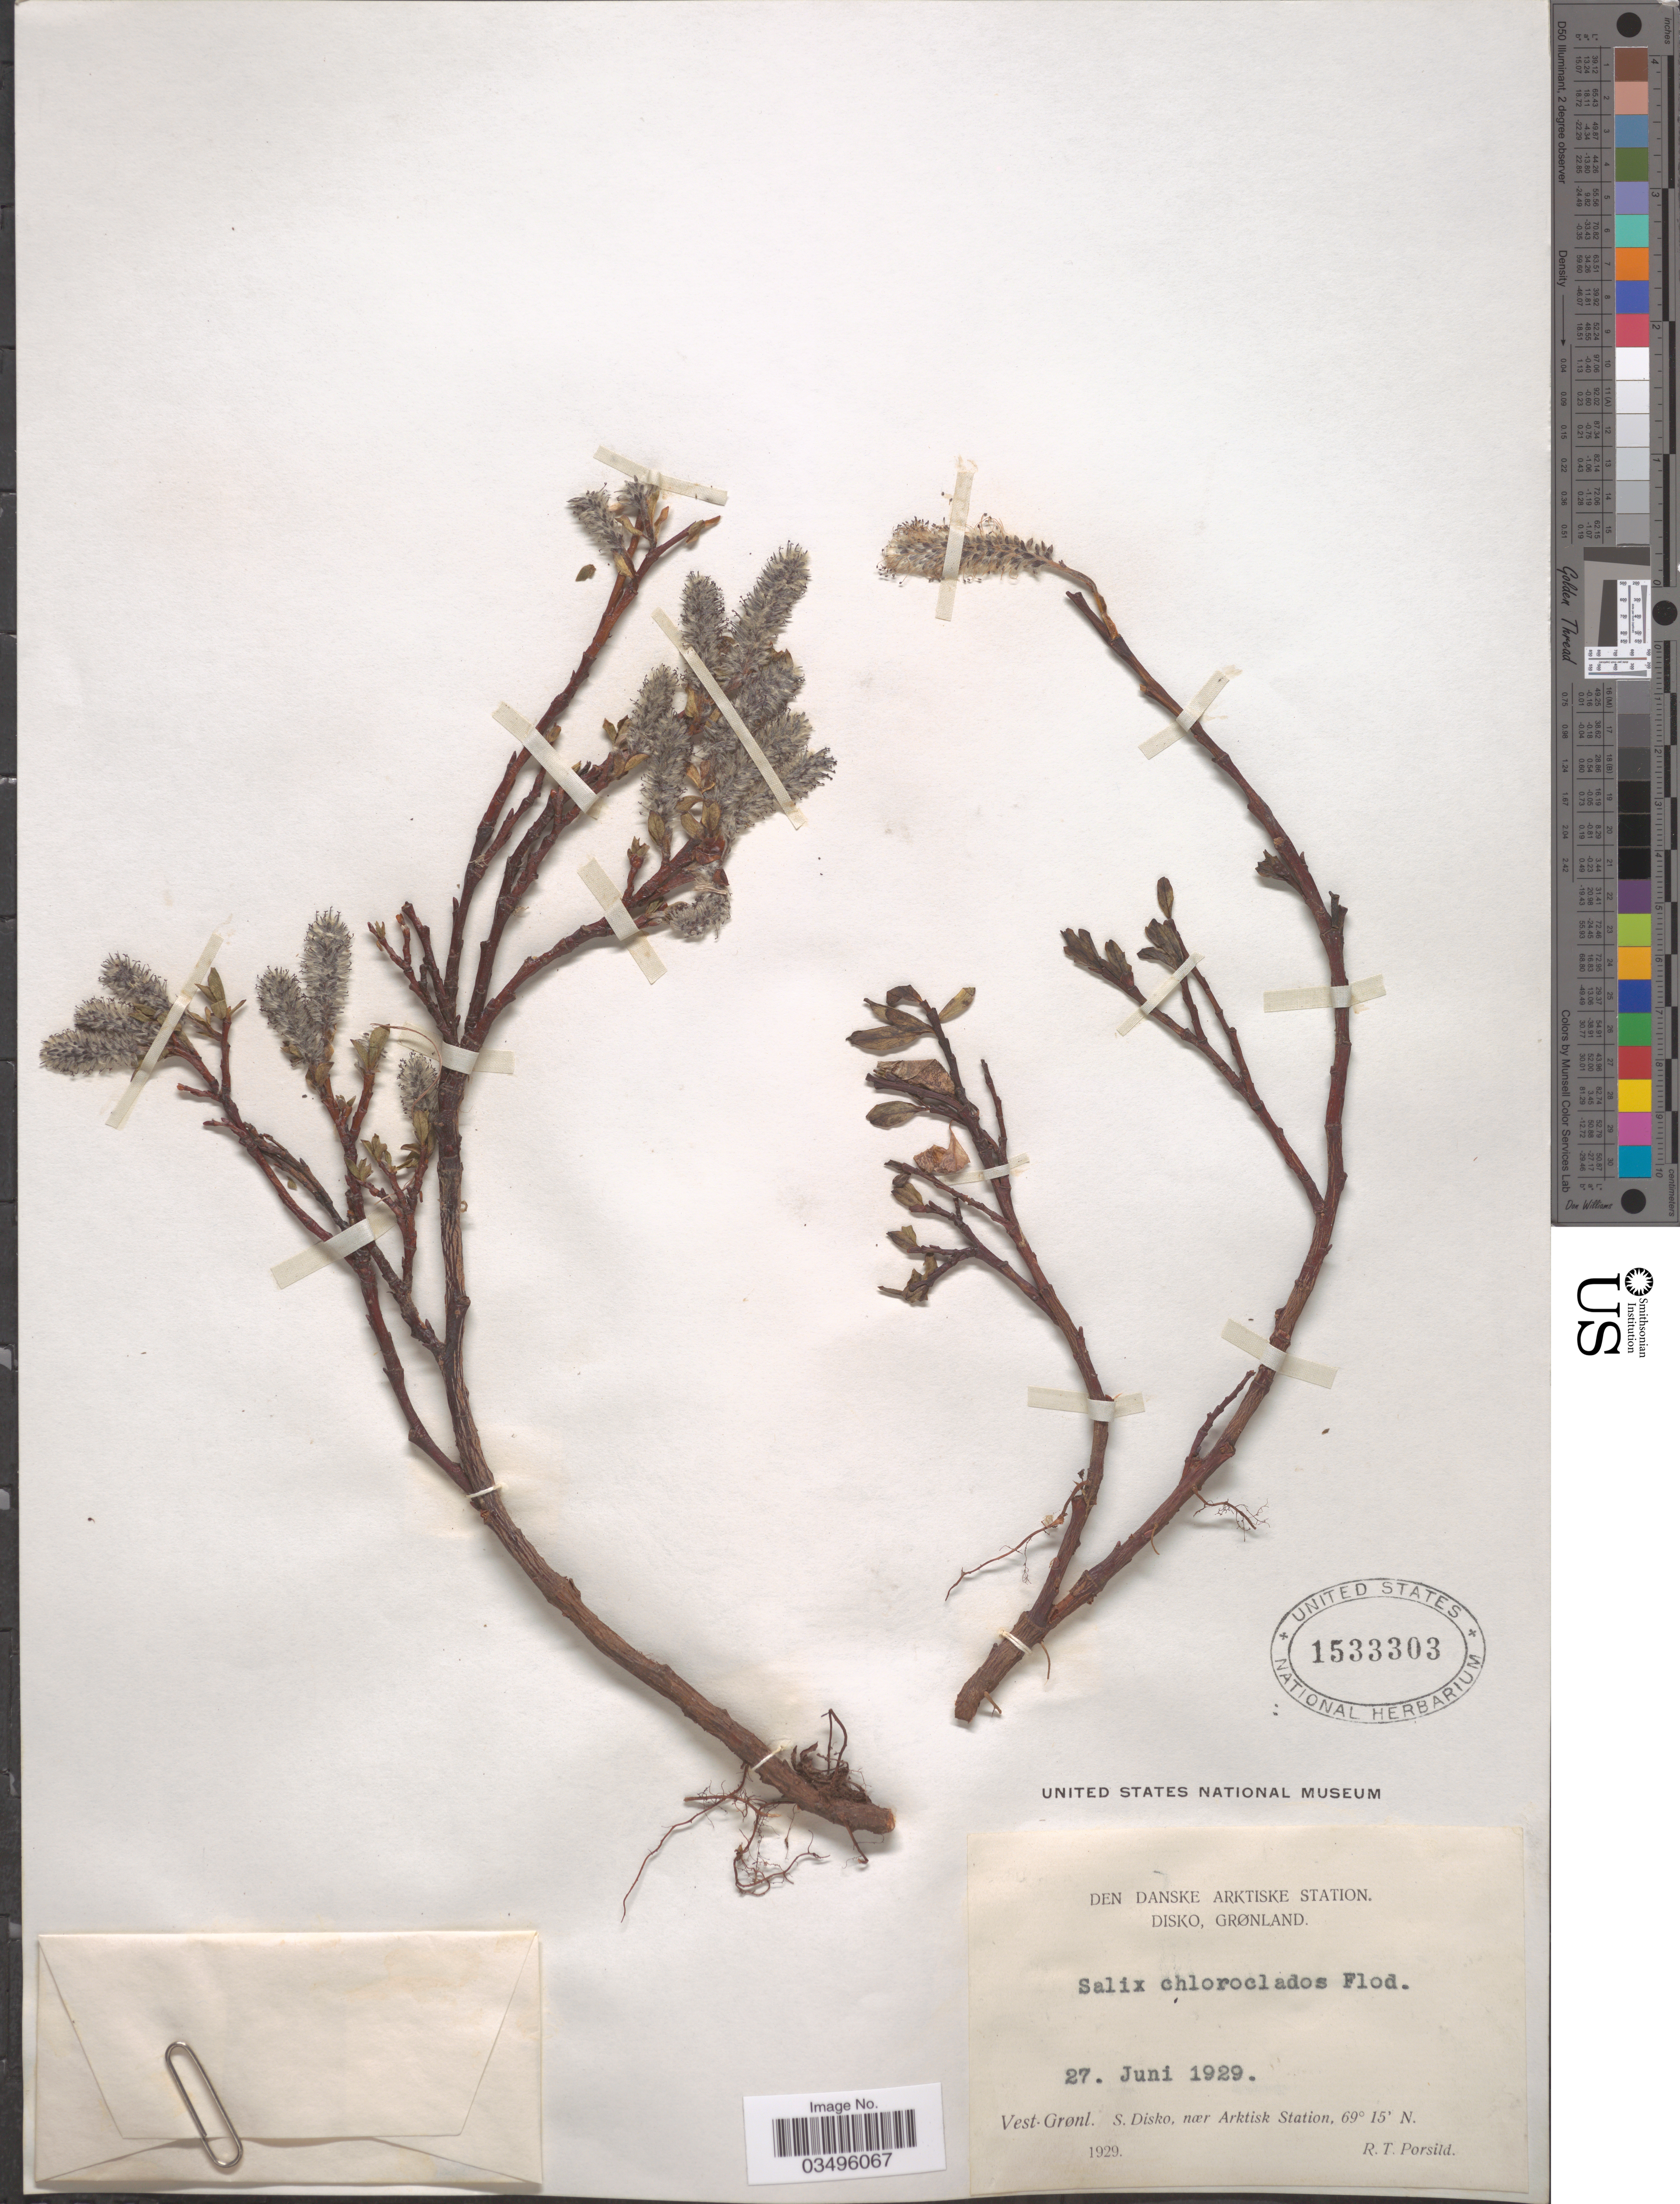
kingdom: Plantae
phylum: Tracheophyta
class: Magnoliopsida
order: Malpighiales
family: Salicaceae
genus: Salix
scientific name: Salix chloroclados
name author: Flod.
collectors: R. T. Porsild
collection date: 1929-06-27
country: Greenland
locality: Den Danske Arktiske Station. Disko, Grønland. Vest-Grønl. S. Disko, nær Arktisk Station.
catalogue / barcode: US 1533303